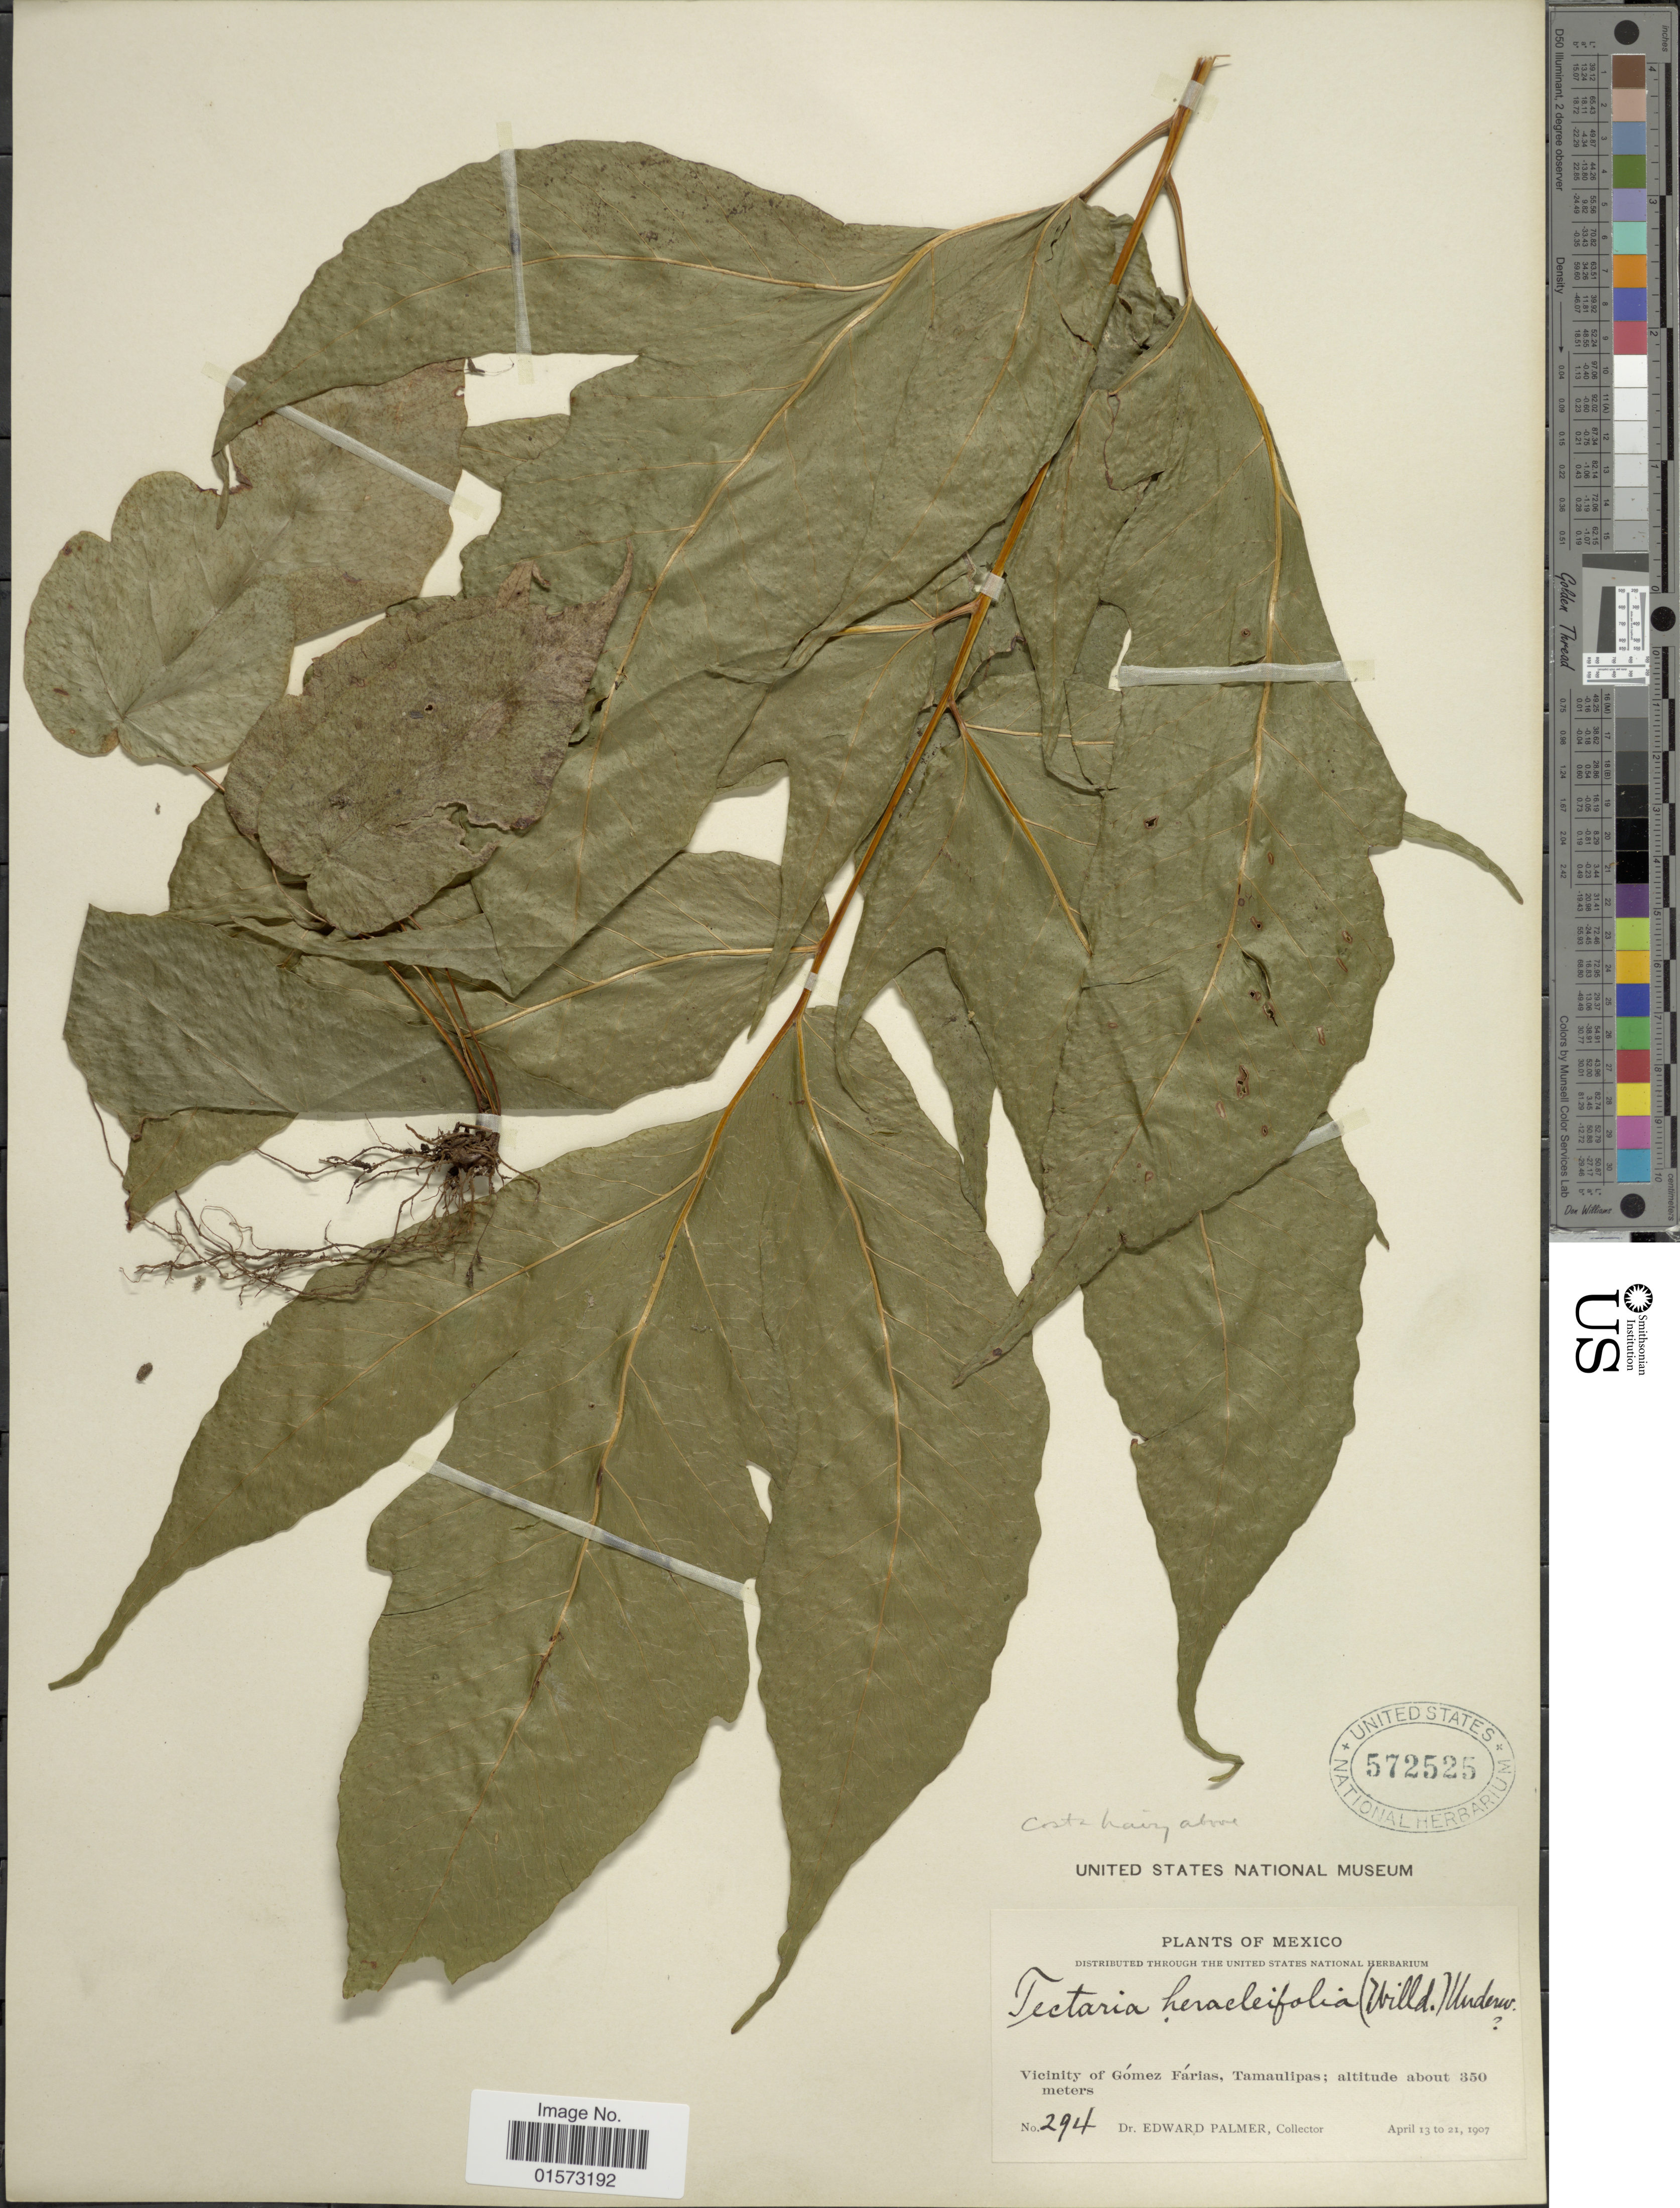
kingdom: Plantae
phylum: Tracheophyta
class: Polypodiopsida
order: Polypodiales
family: Tectariaceae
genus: Tectaria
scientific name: Tectaria heracleifolia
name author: (Willd.) Underw.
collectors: E. Palmer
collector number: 394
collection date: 1907-04-13/1907-04-21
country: Mexico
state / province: Tamaulipas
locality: Vicinity of Gomez Farias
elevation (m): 350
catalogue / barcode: US 572525